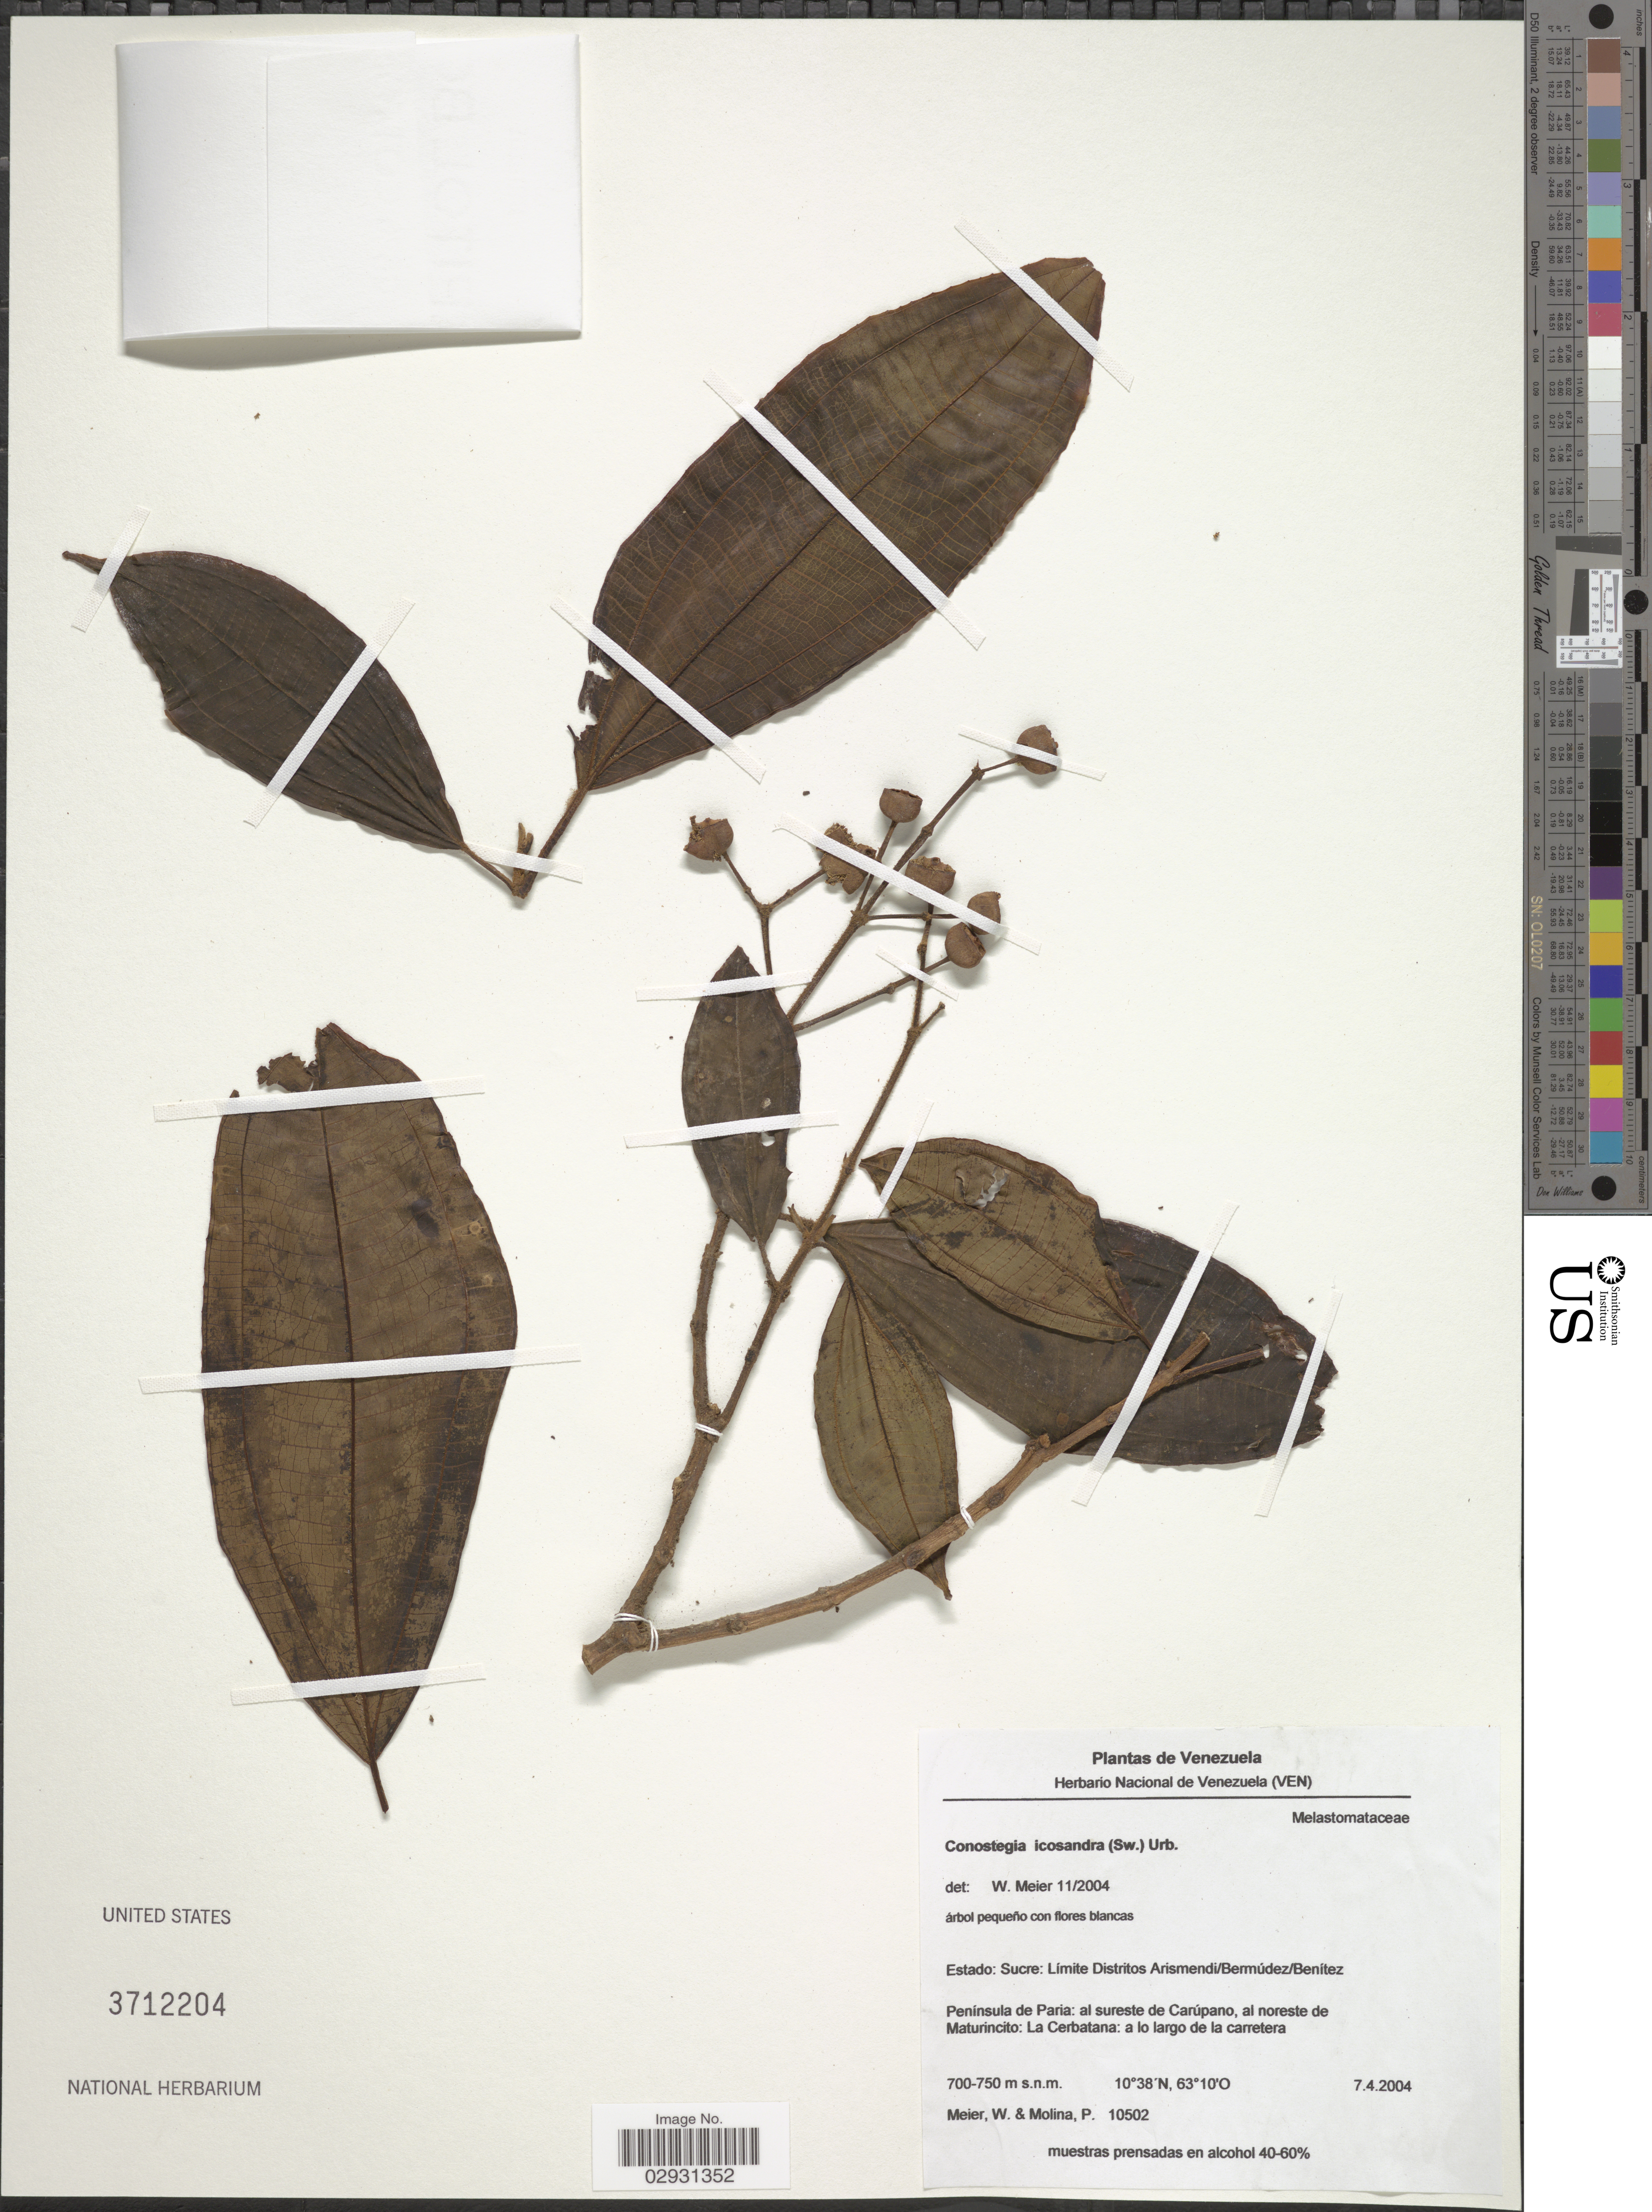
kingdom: Plantae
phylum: Tracheophyta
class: Magnoliopsida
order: Myrtales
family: Melastomataceae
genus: Conostegia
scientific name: Conostegia icosandra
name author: (Sw.) Urb.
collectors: W. Meier & P. Molina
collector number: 10502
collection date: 2004-04-07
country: Venezuela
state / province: Sucre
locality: Límite Distritos Arismendi/Bermúdez/Benítez. Peninsula de Paria: al sureste de Carúpano, al noreste de Maturincito: La Cerbatana: a lo largo de la carretera.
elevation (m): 700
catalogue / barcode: US 3712204